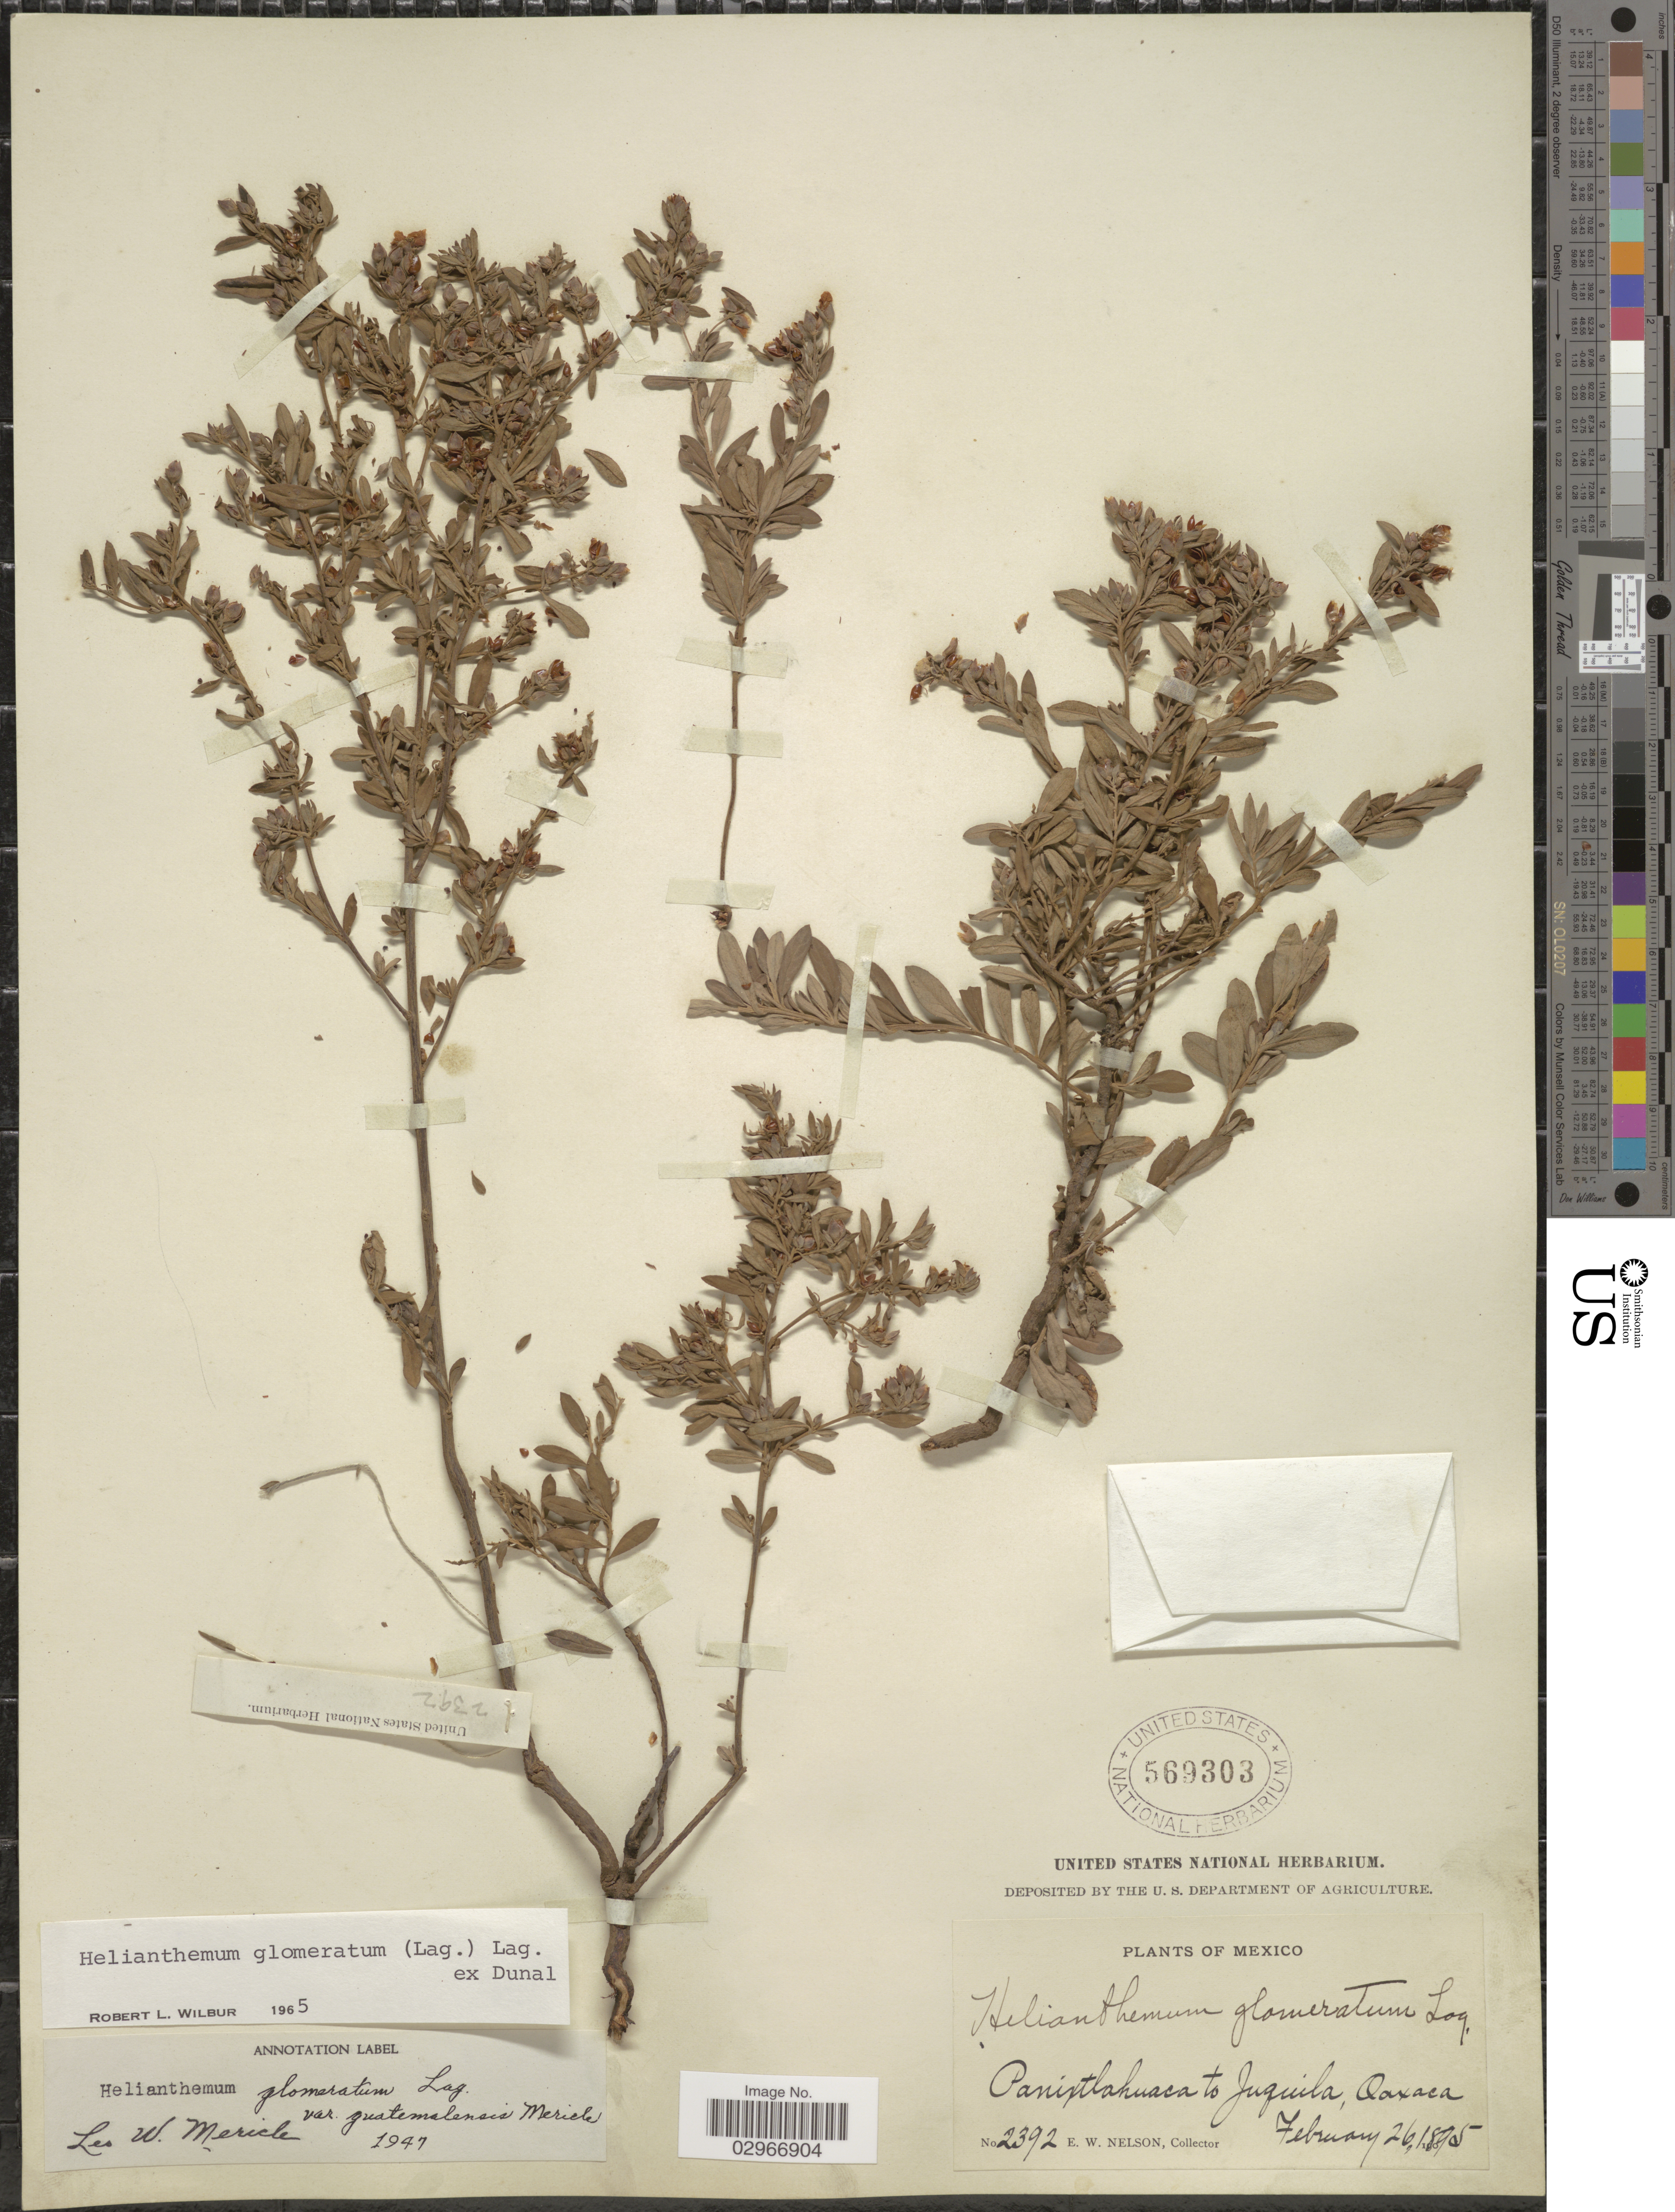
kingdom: Plantae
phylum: Tracheophyta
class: Magnoliopsida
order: Malvales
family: Cistaceae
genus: Helianthemum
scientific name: Helianthemum glomeratum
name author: (Lag.) Lag. ex Dunal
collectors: E. W. Nelson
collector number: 2392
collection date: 1895-02-26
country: Mexico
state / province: Oaxaca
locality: Panixtlahuaca to Juquila.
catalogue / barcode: US 569303